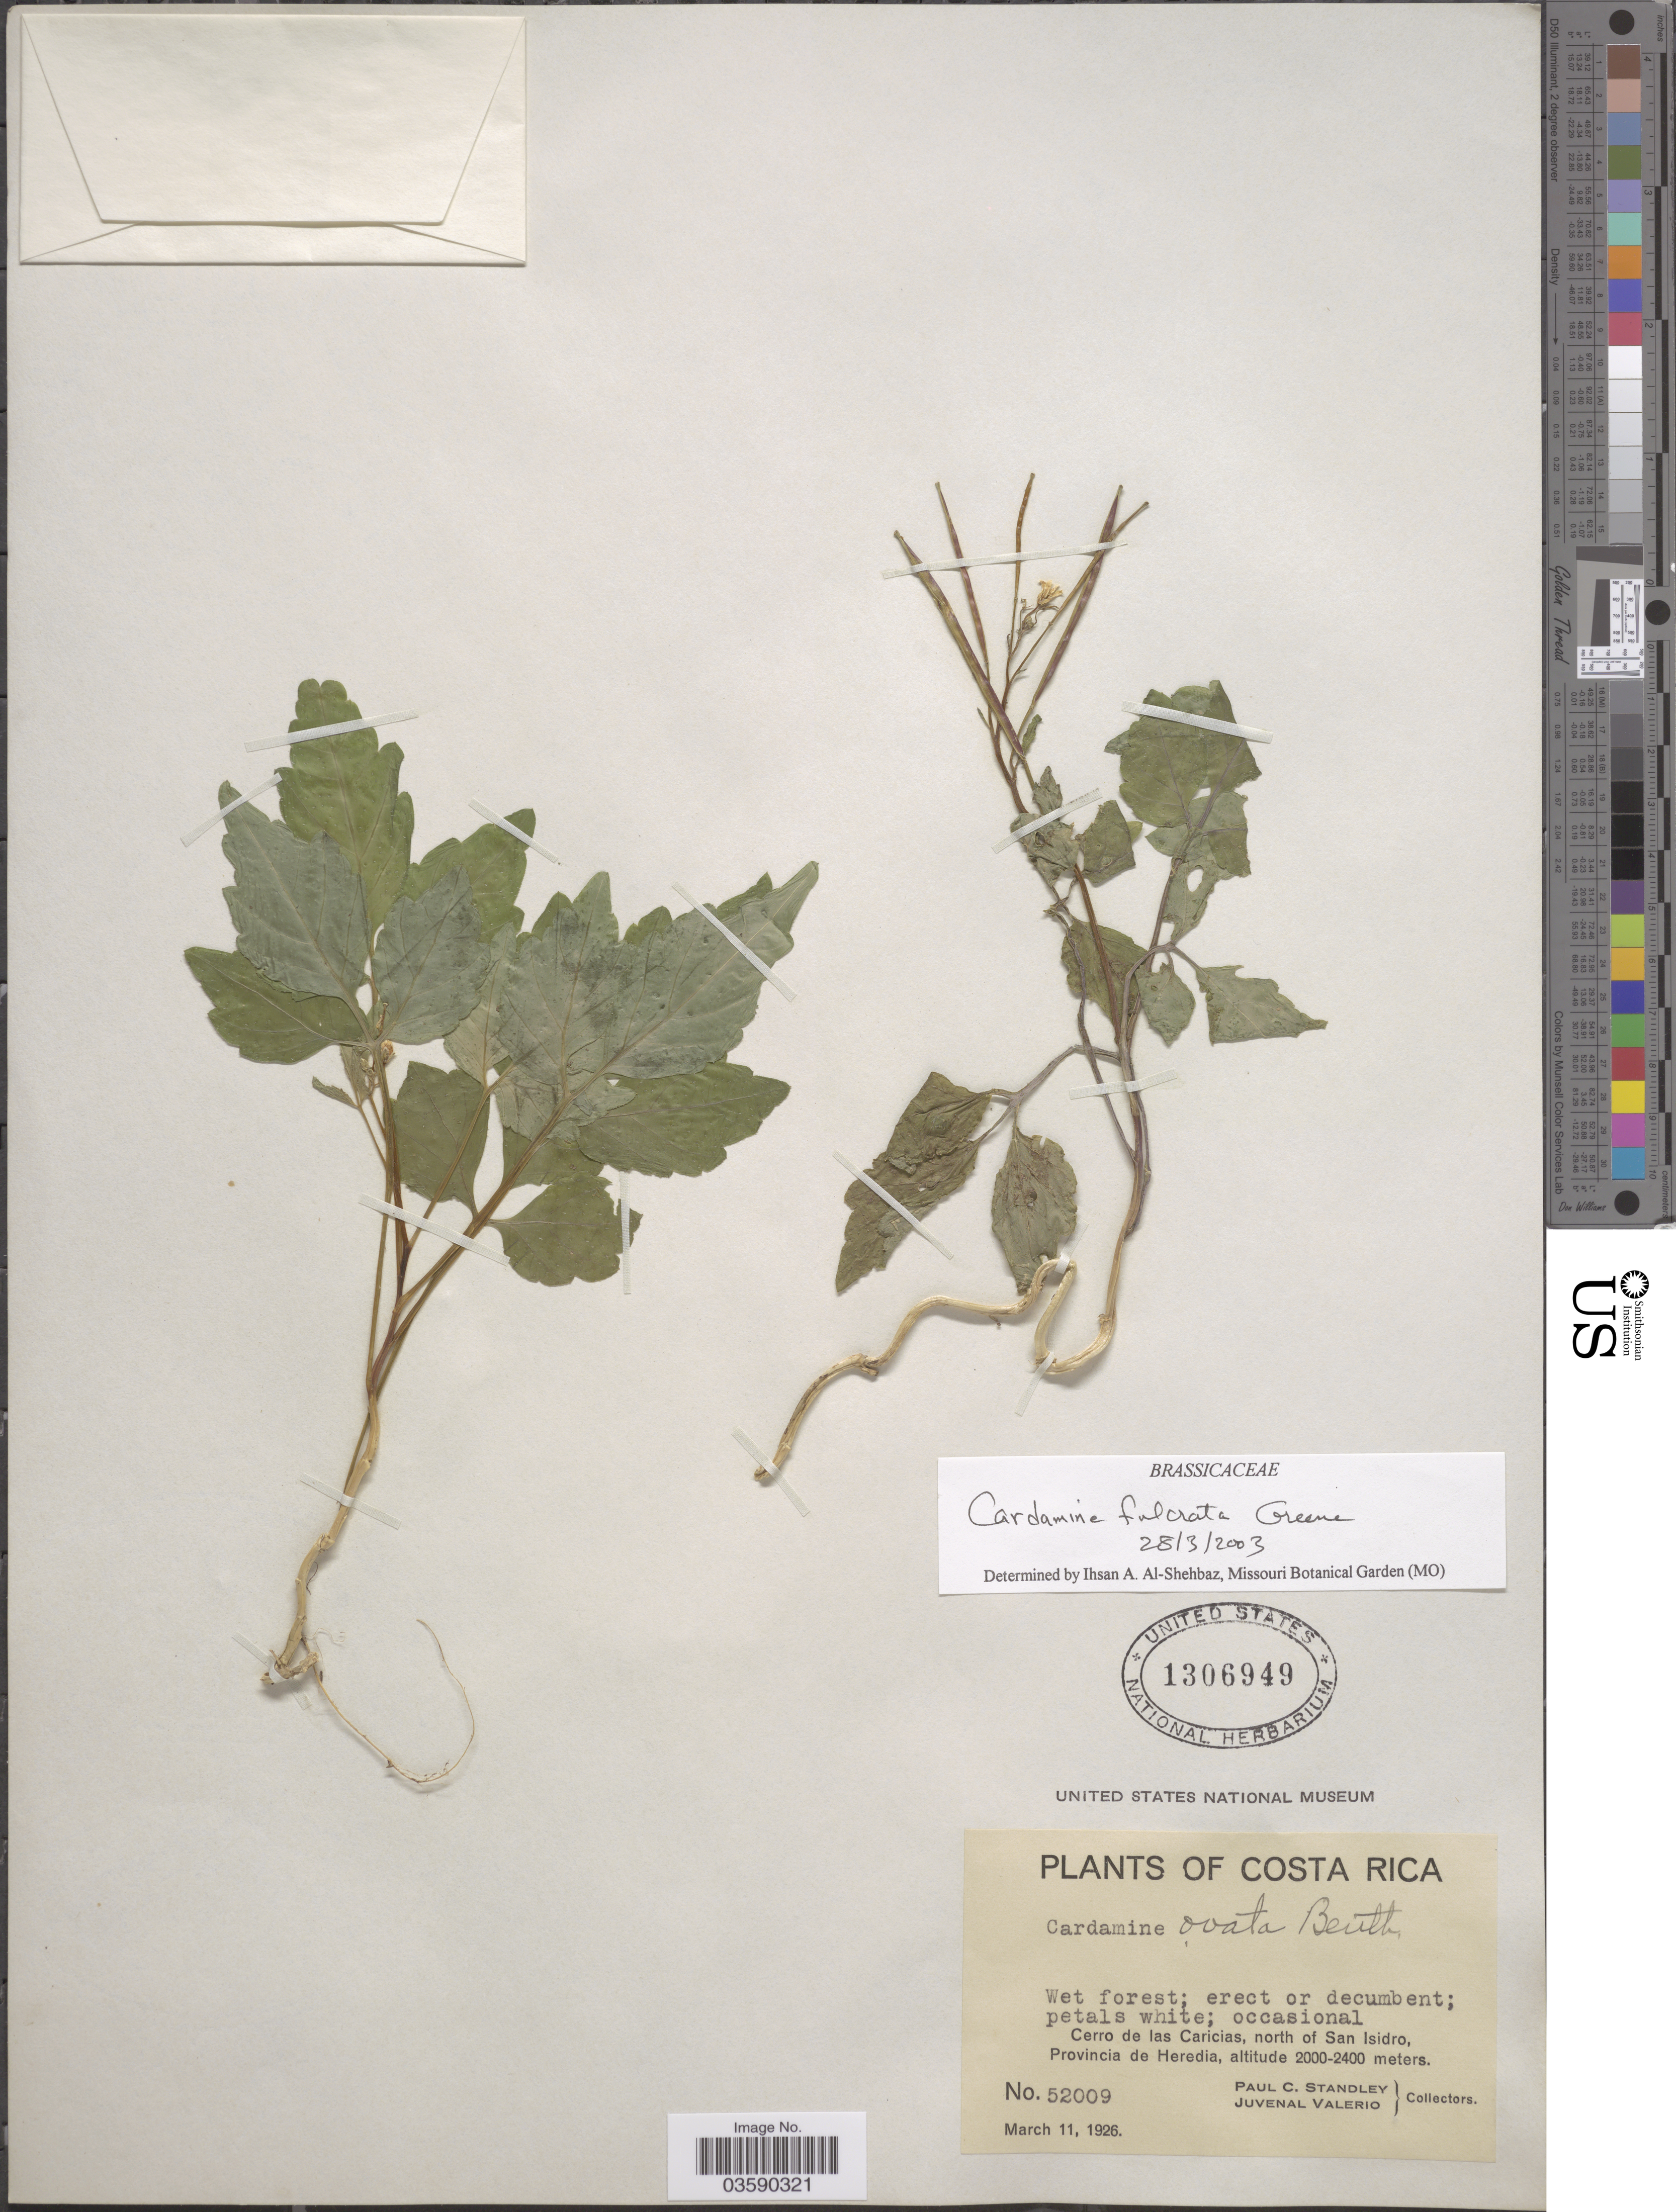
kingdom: Plantae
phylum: Tracheophyta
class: Magnoliopsida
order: Brassicales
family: Brassicaceae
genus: Cardamine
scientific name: Cardamine fulcrata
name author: Greene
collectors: P. C. Standley & J. Valerio R.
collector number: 52009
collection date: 1926-03-11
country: Costa Rica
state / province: Heredia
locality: Cerro de las Caricias, north of San Isidro.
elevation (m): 2000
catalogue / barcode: US 1306949